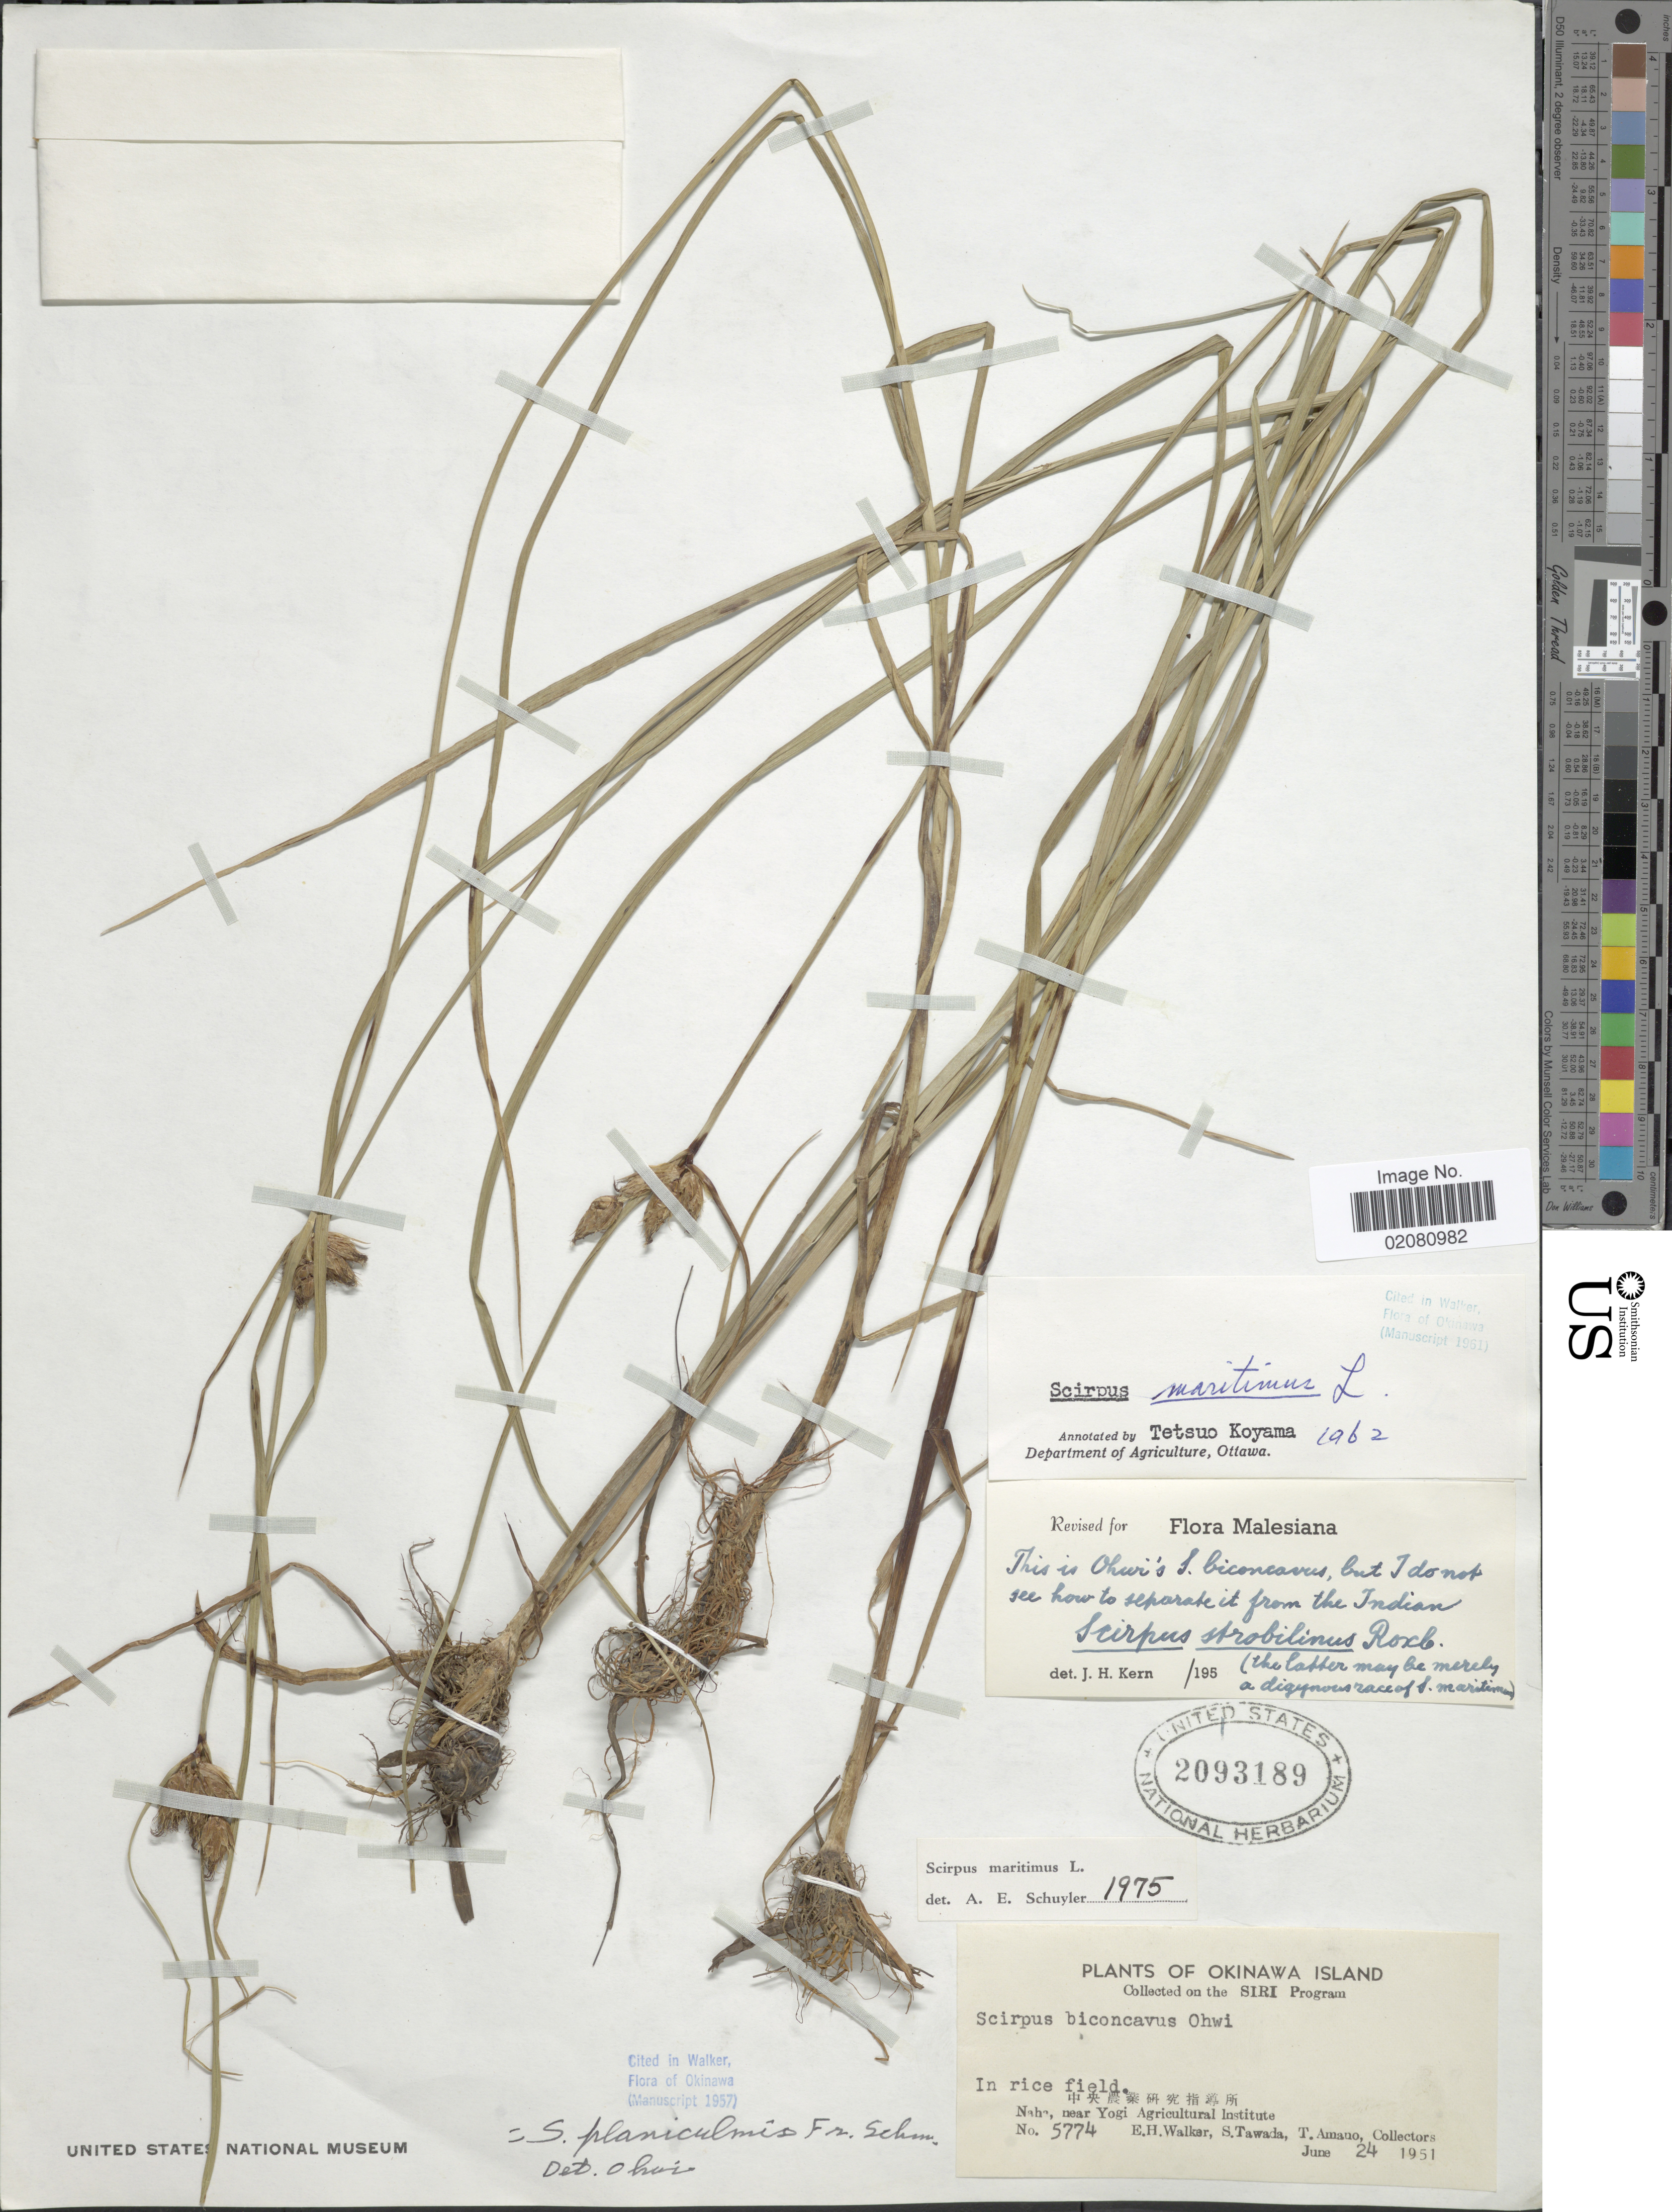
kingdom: Plantae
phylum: Tracheophyta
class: Liliopsida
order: Poales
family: Cyperaceae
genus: Bolboschoenus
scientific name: Bolboschoenus maritimus subsp. maritimus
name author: (L.) Palla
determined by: Strong, Mark T., (BOT), Smithsonian Institution - National Museum of Natural History (UNITED STATES)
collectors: E. H. Walker, S. Tawada & T. Amano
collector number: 5774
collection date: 1951-06-24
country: Japan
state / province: Okinawa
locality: Okinawa. In rice field. Naha near Yogi Agricultural Institute.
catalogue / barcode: US 2093189